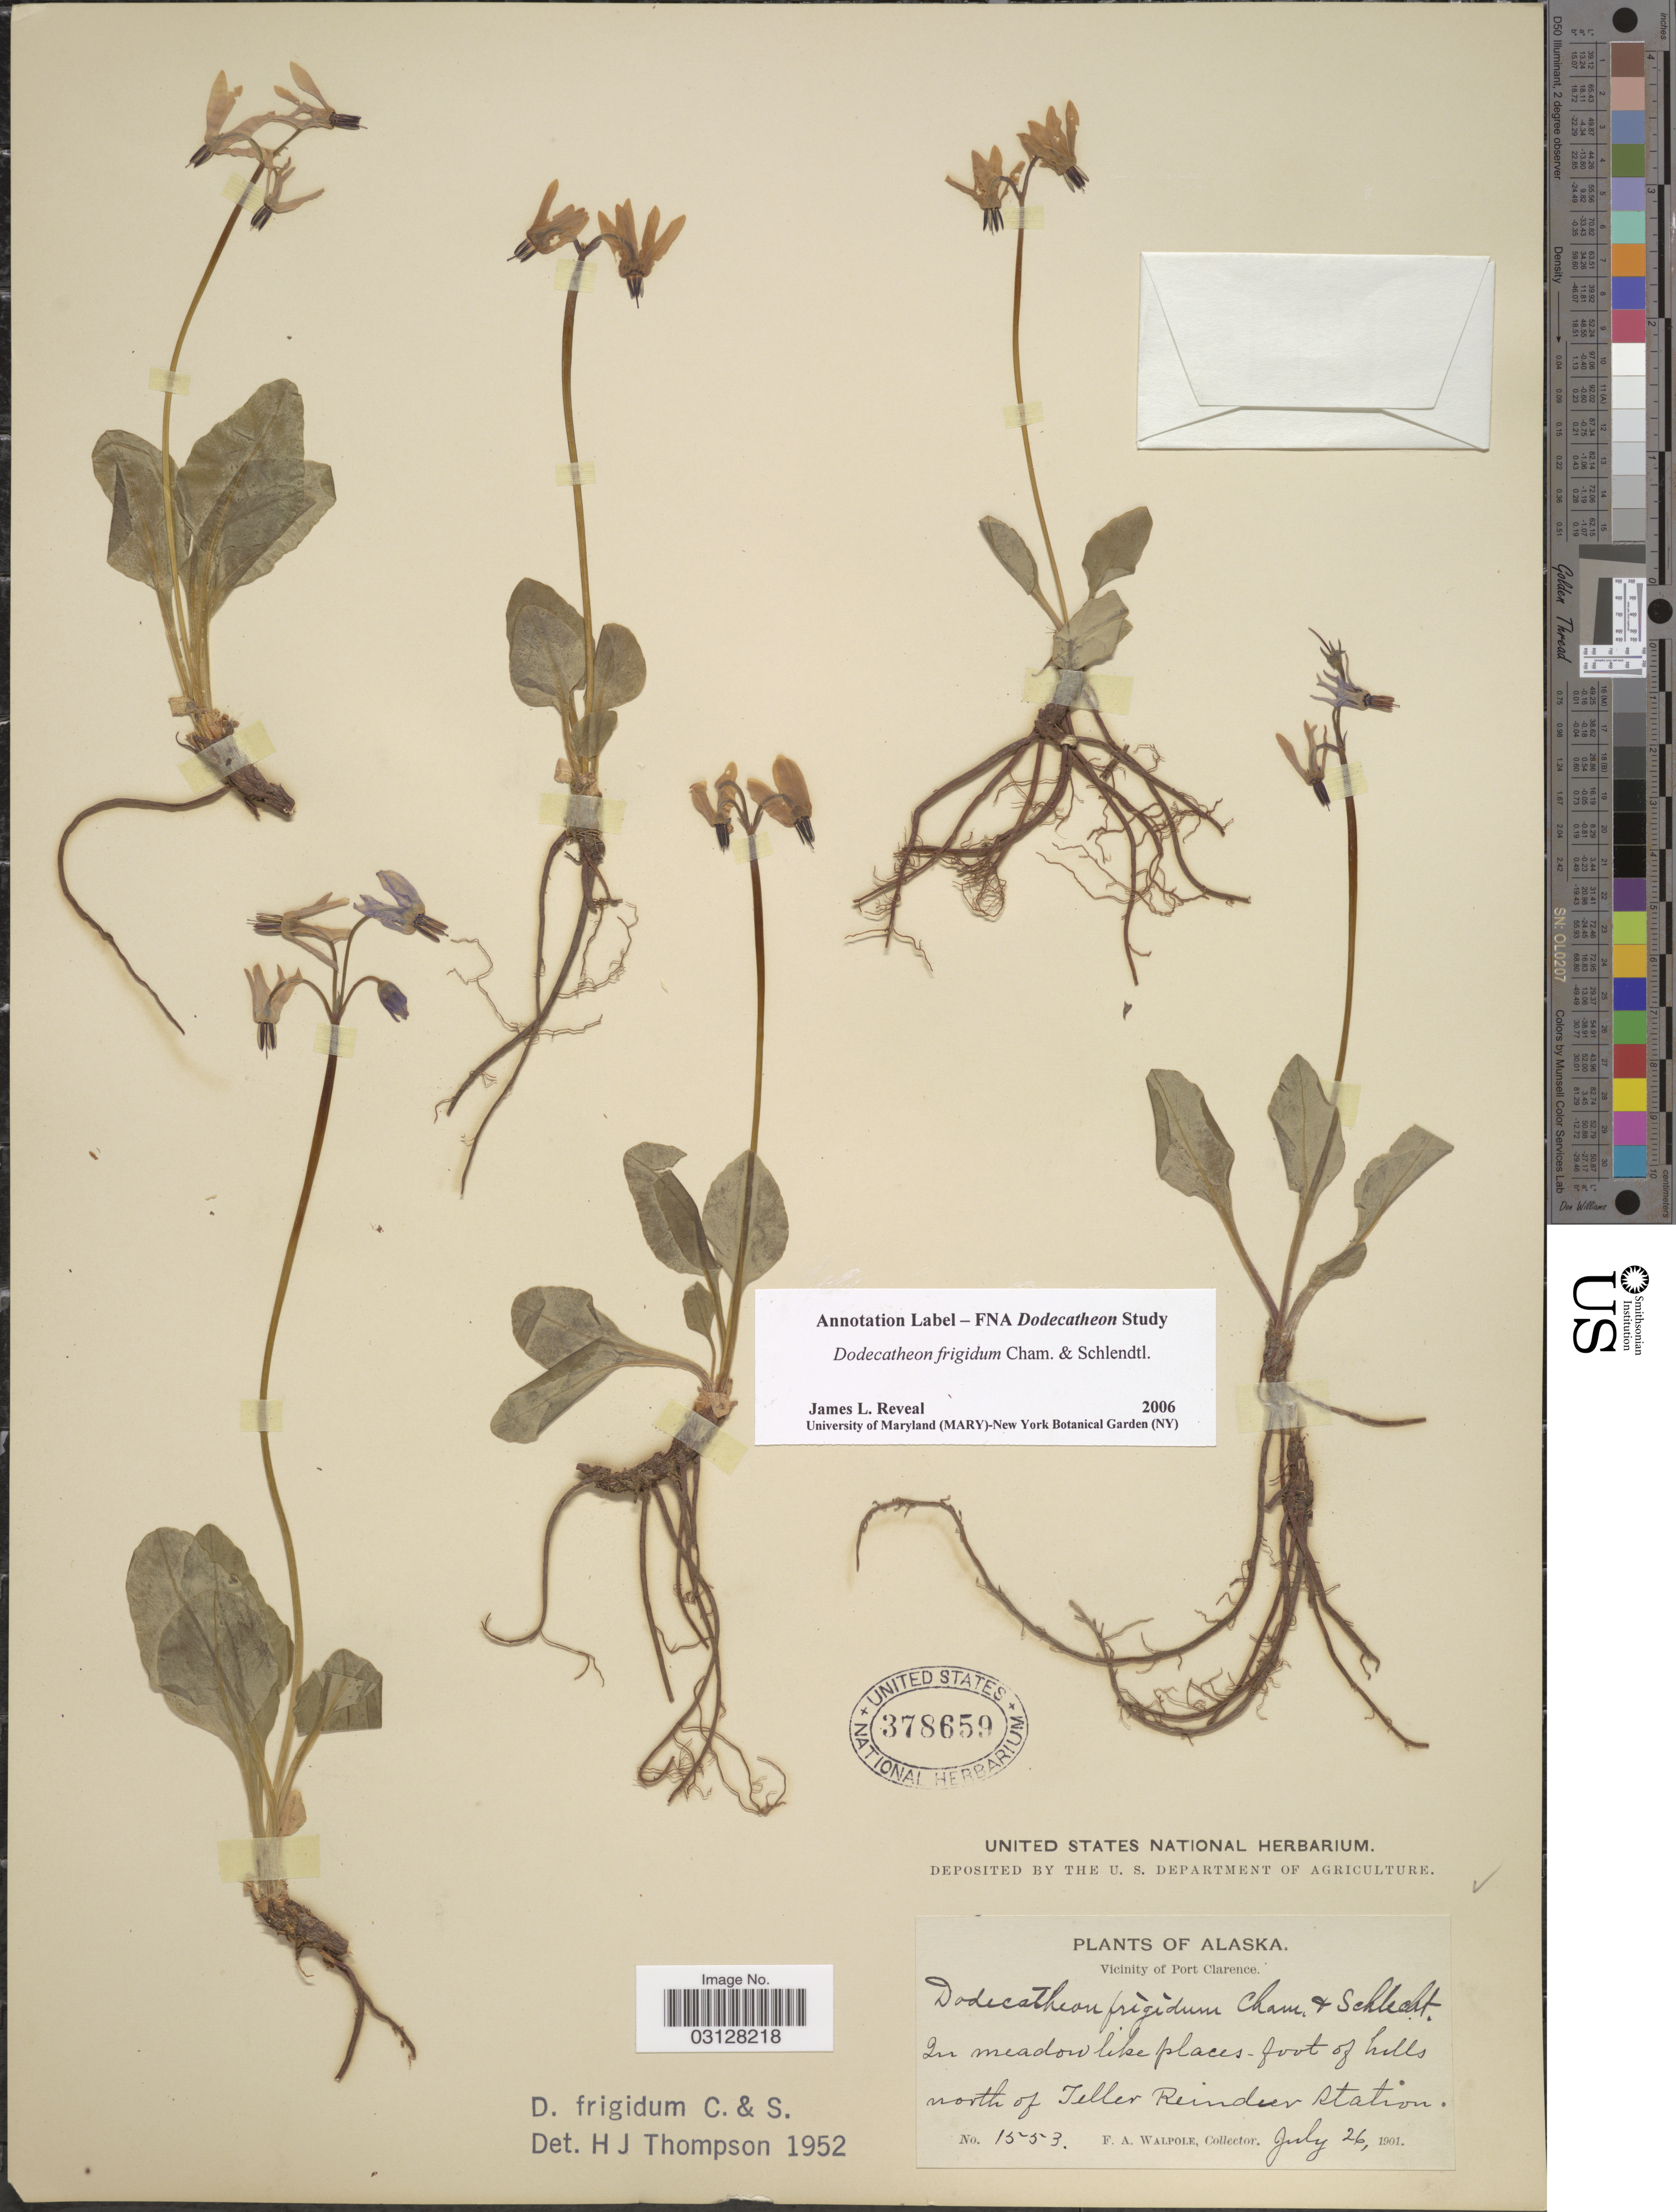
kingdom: Plantae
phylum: Tracheophyta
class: Magnoliopsida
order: Ericales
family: Primulaceae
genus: Dodecatheon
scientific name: Dodecatheon frigidum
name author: Cham. & Schltdl.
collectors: F. Walpole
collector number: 1553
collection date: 1901-07-26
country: United States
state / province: Alaska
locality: Vicinity of Port Clarence. In meadow like places - foot of hills north of Teller Reindeer Station.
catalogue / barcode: US 378659